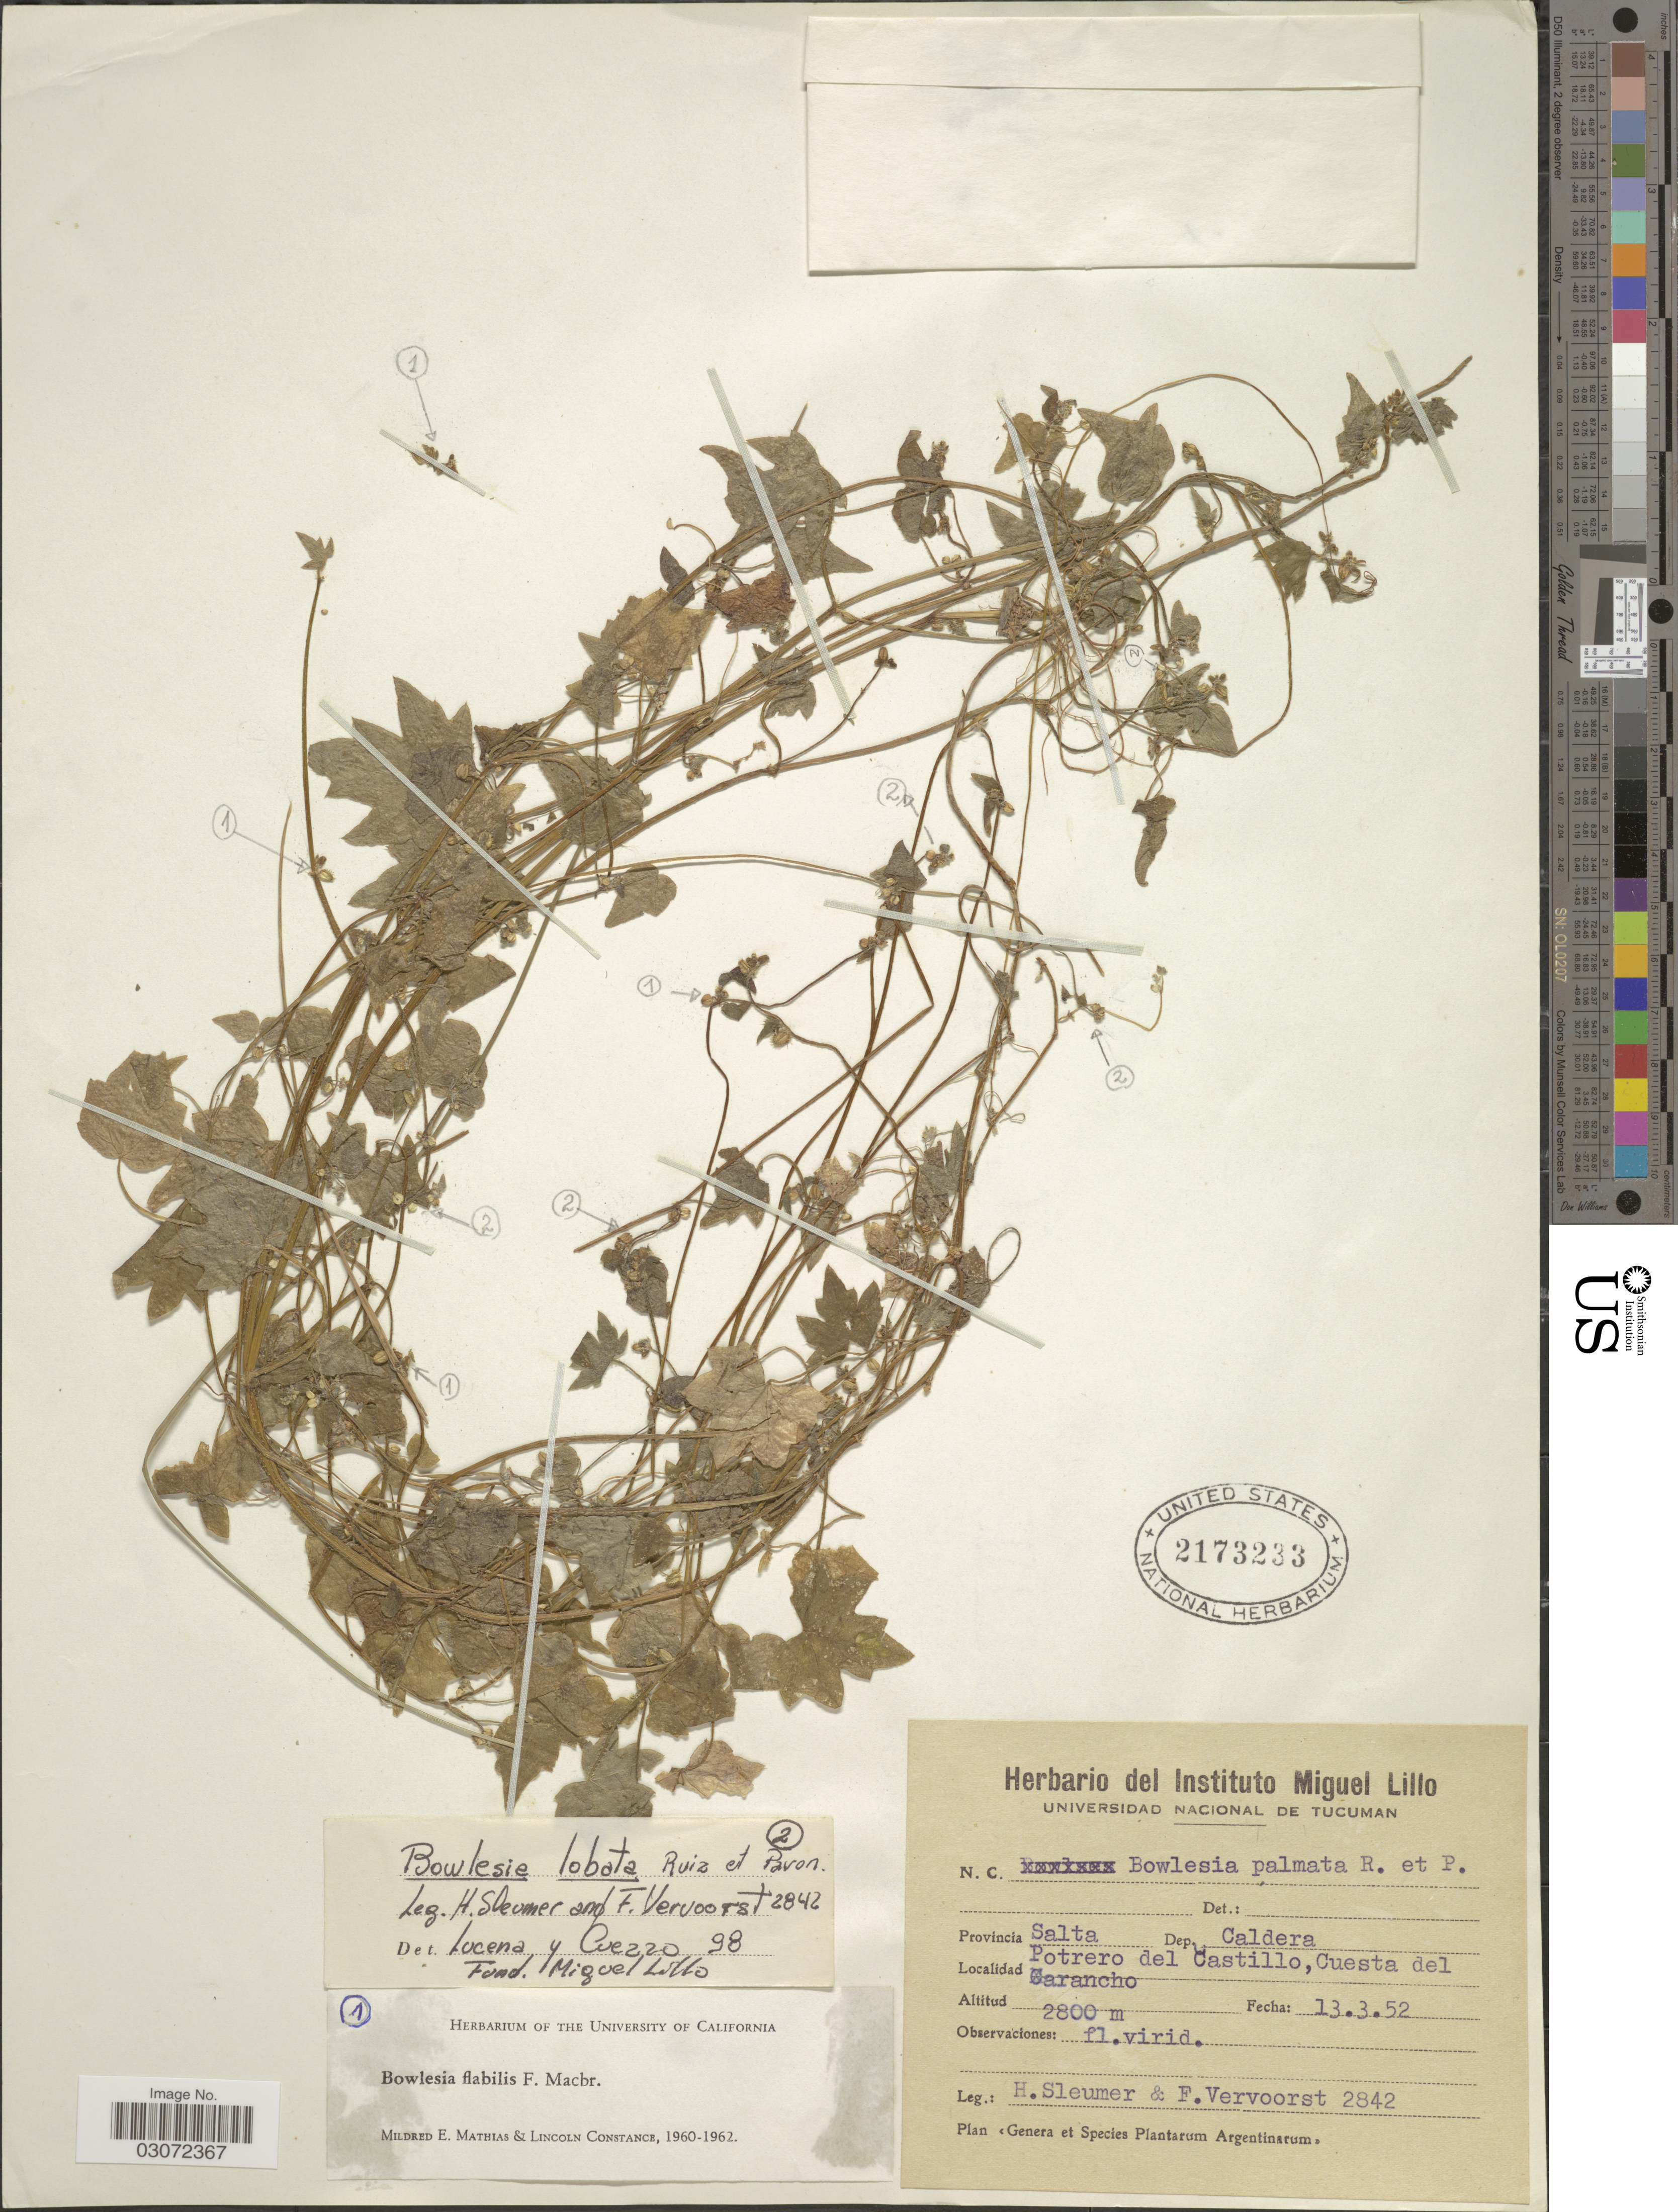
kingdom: Plantae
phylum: Tracheophyta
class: Magnoliopsida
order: Apiales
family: Apiaceae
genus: Bowlesia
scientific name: Bowlesia lobata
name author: Ruiz & Pav.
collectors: H. O. Sleumer & F. Vervoorst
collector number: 2842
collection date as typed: Transcribed d/m/y: 13/3/52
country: Argentina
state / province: Salta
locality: Dep. Caldera, Potrero del Castillo, Cuesta del Carancho.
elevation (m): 2800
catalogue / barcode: US 2173233